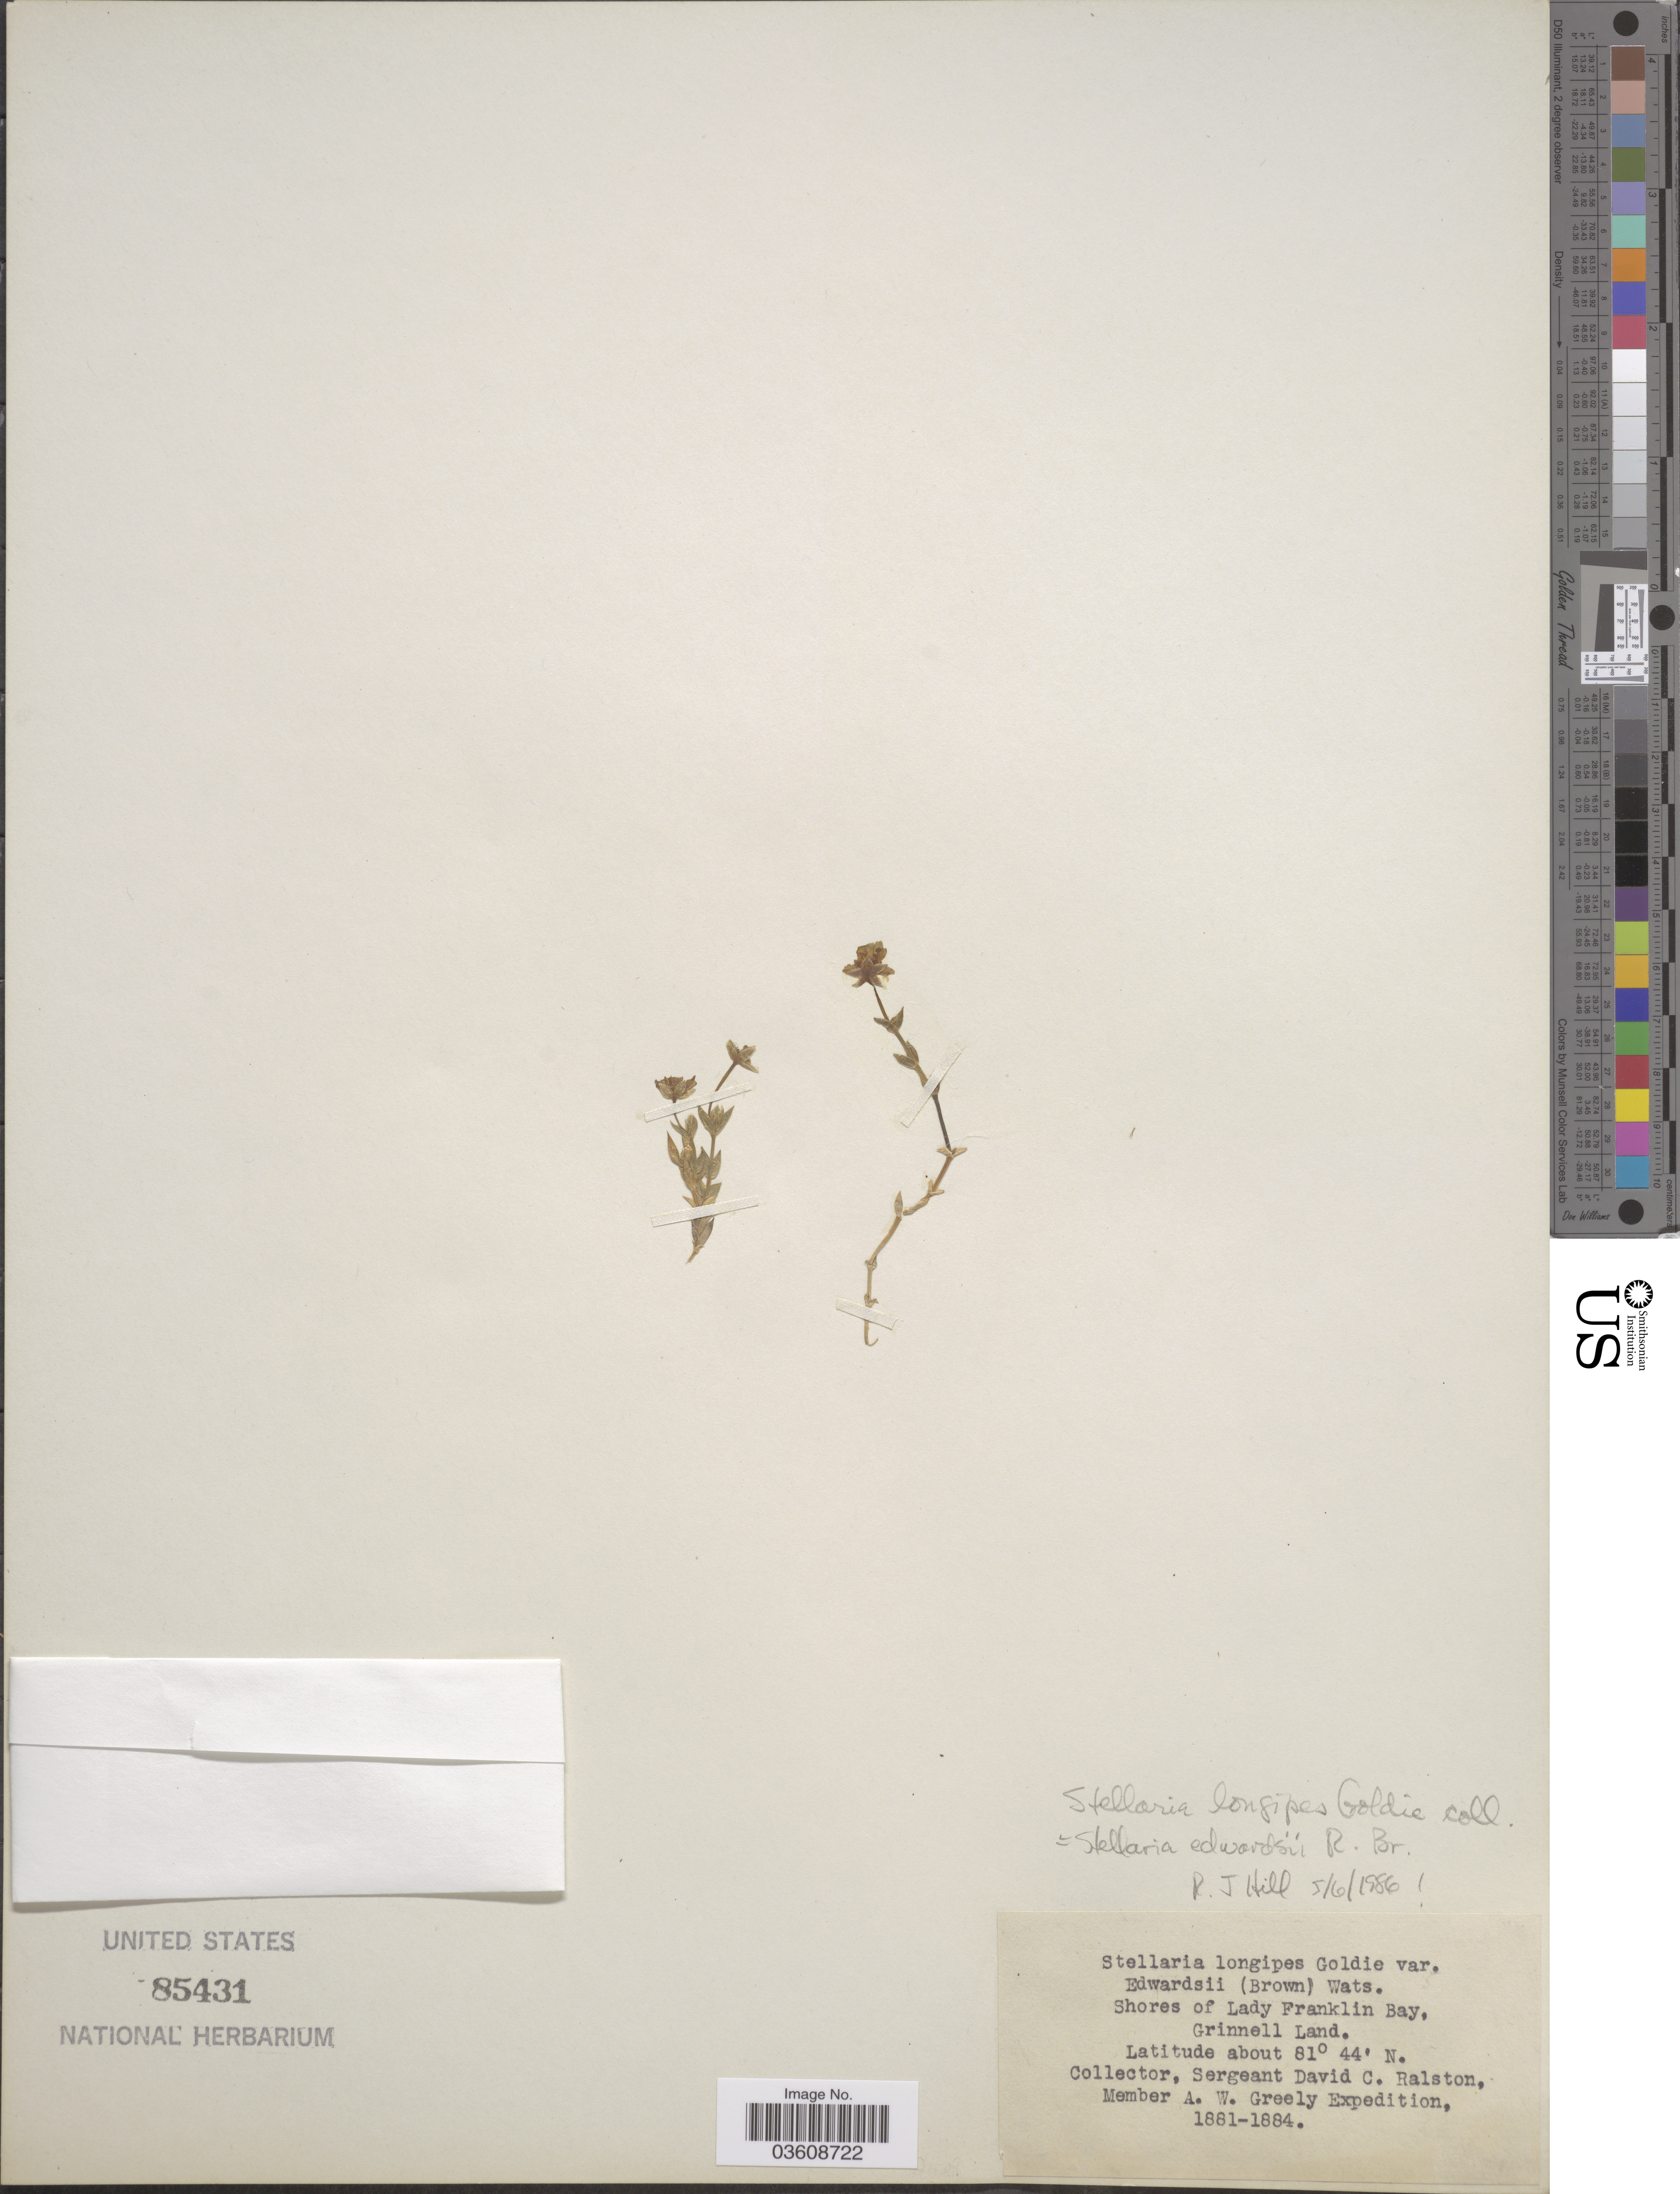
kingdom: Plantae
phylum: Tracheophyta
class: Magnoliopsida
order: Caryophyllales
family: Caryophyllaceae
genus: Stellaria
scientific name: Stellaria longipes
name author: Goldie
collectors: D. Ralston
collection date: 1881/1884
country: Canada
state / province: Nunavut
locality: Shores of Lady Franklin Bay, Grinnell Land.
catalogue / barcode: US 85431